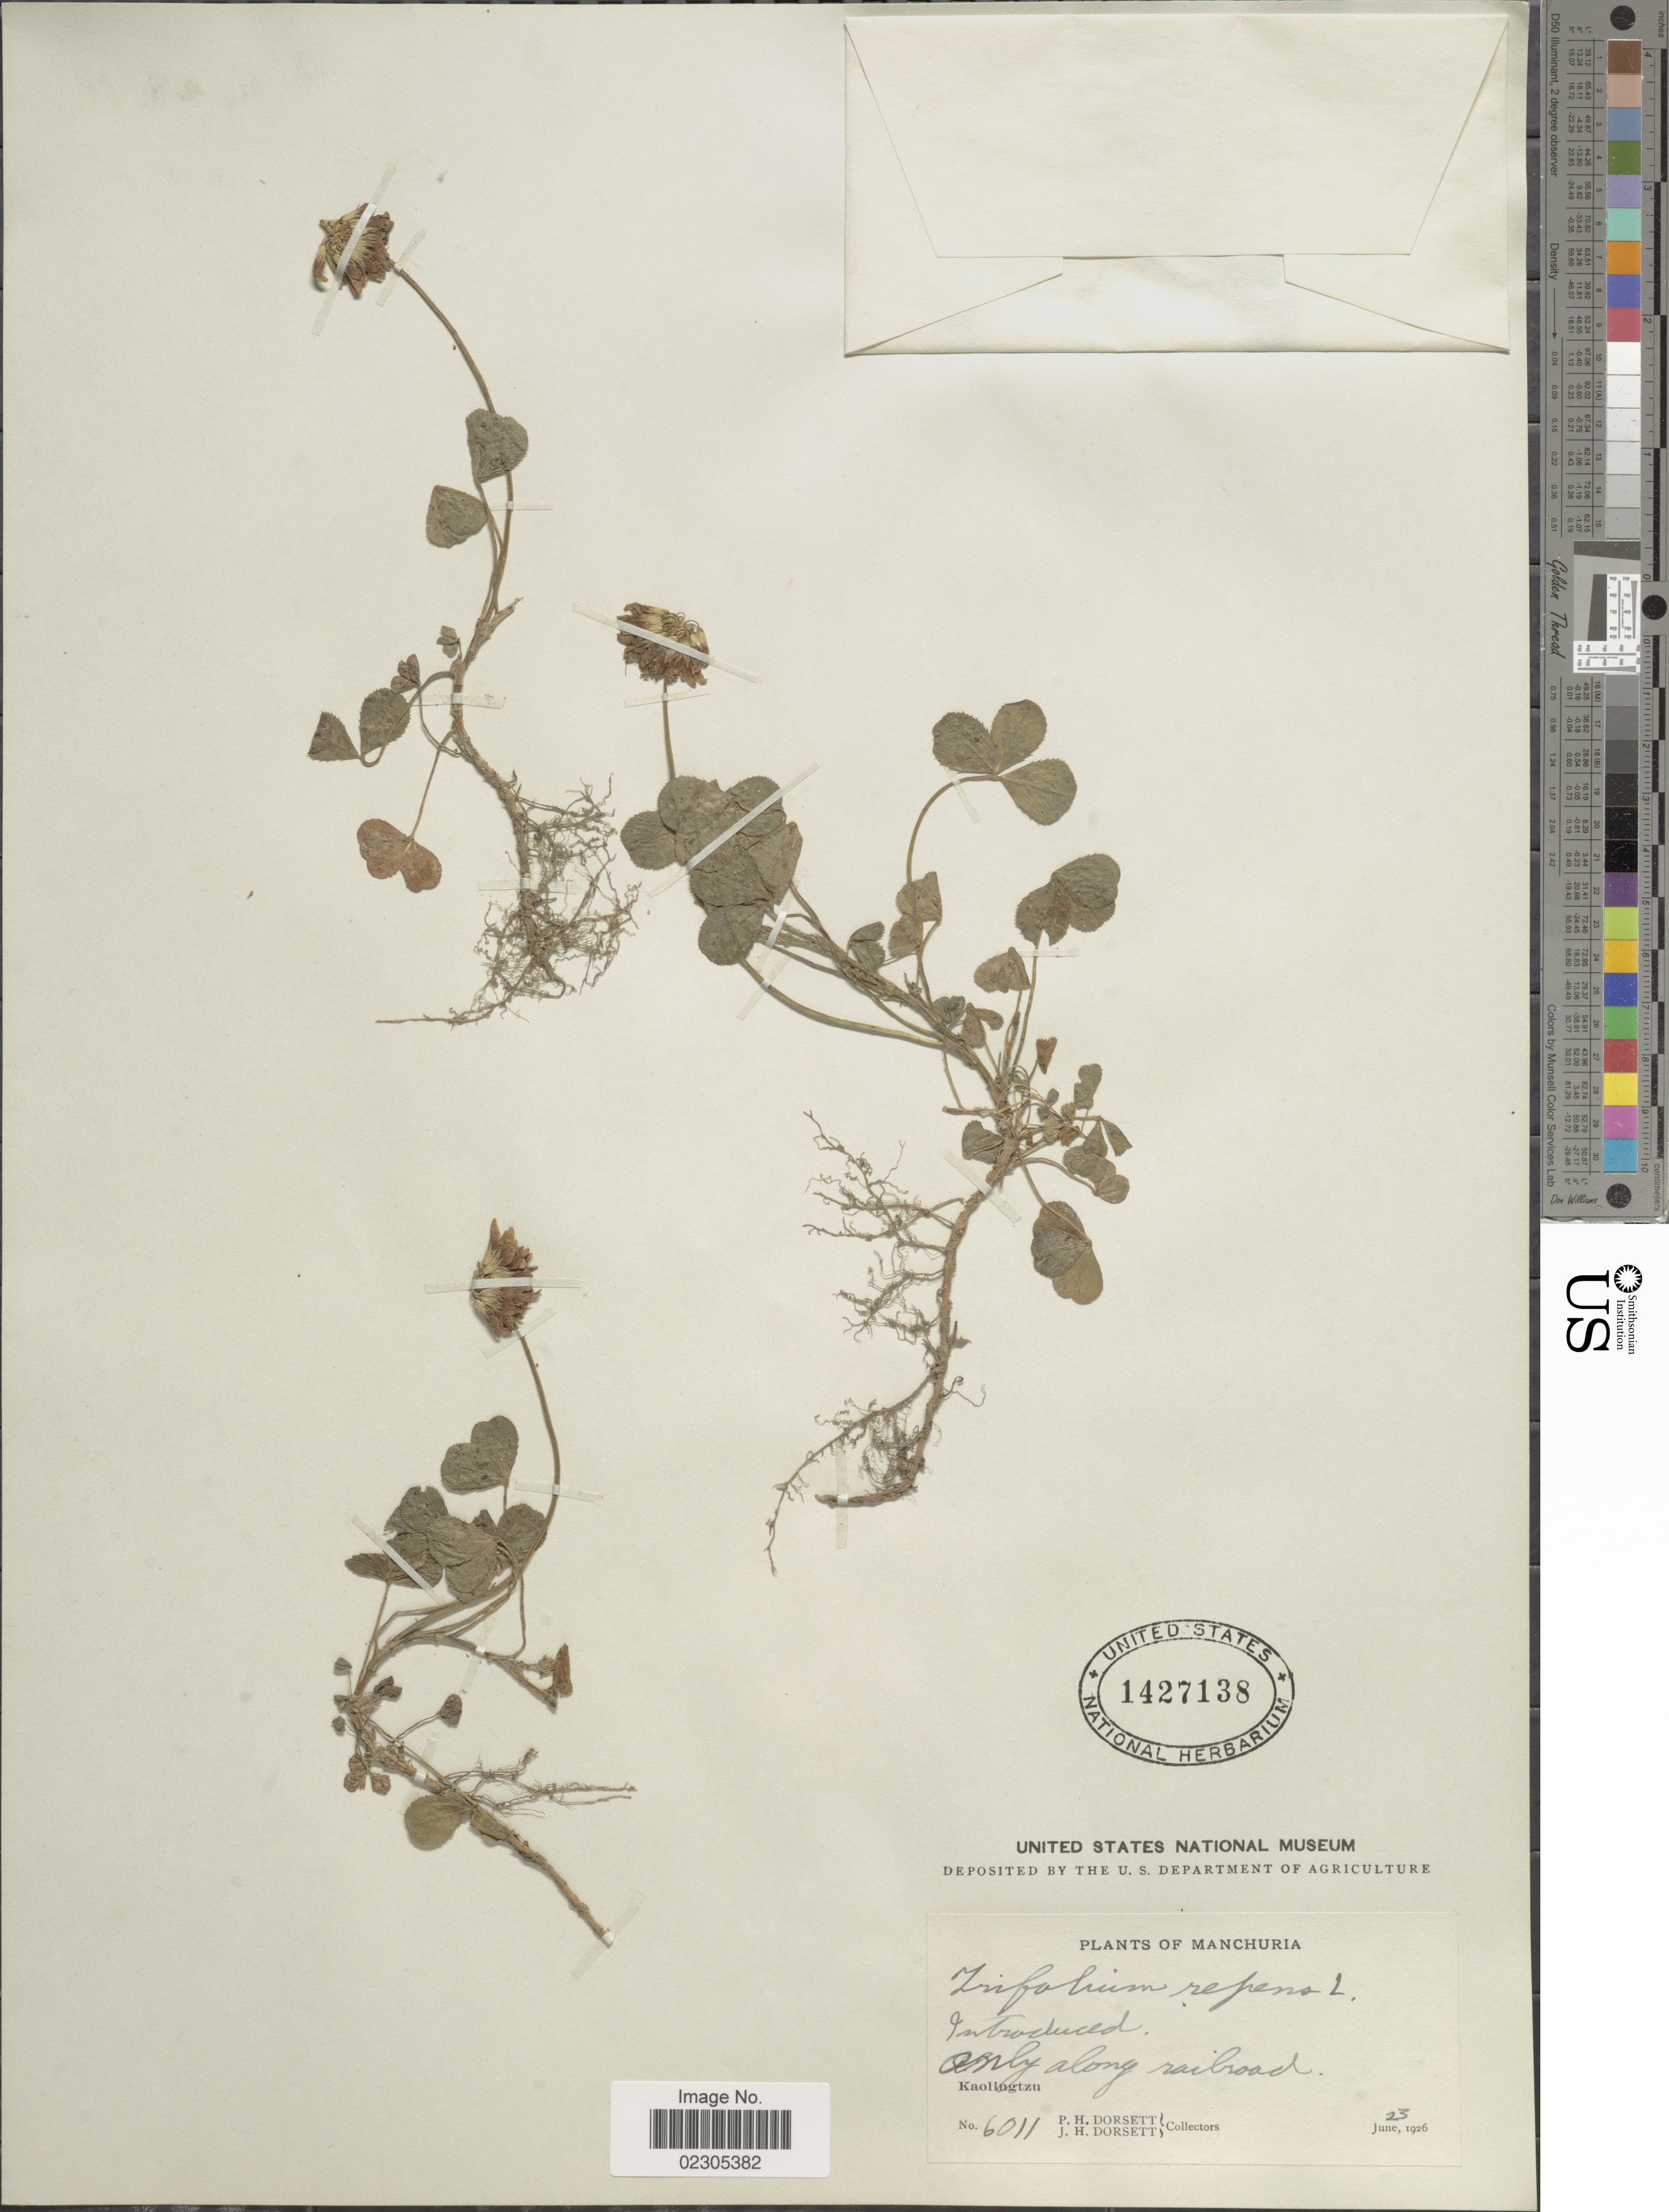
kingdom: Plantae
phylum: Tracheophyta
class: Magnoliopsida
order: Fabales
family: Fabaceae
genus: Trifolium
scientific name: Trifolium repens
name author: L.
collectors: P. H. Dorsett & J. Dorsett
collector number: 6011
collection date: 1926-06-23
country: China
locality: Manchuria, Kaolingtzu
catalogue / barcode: US 1427138